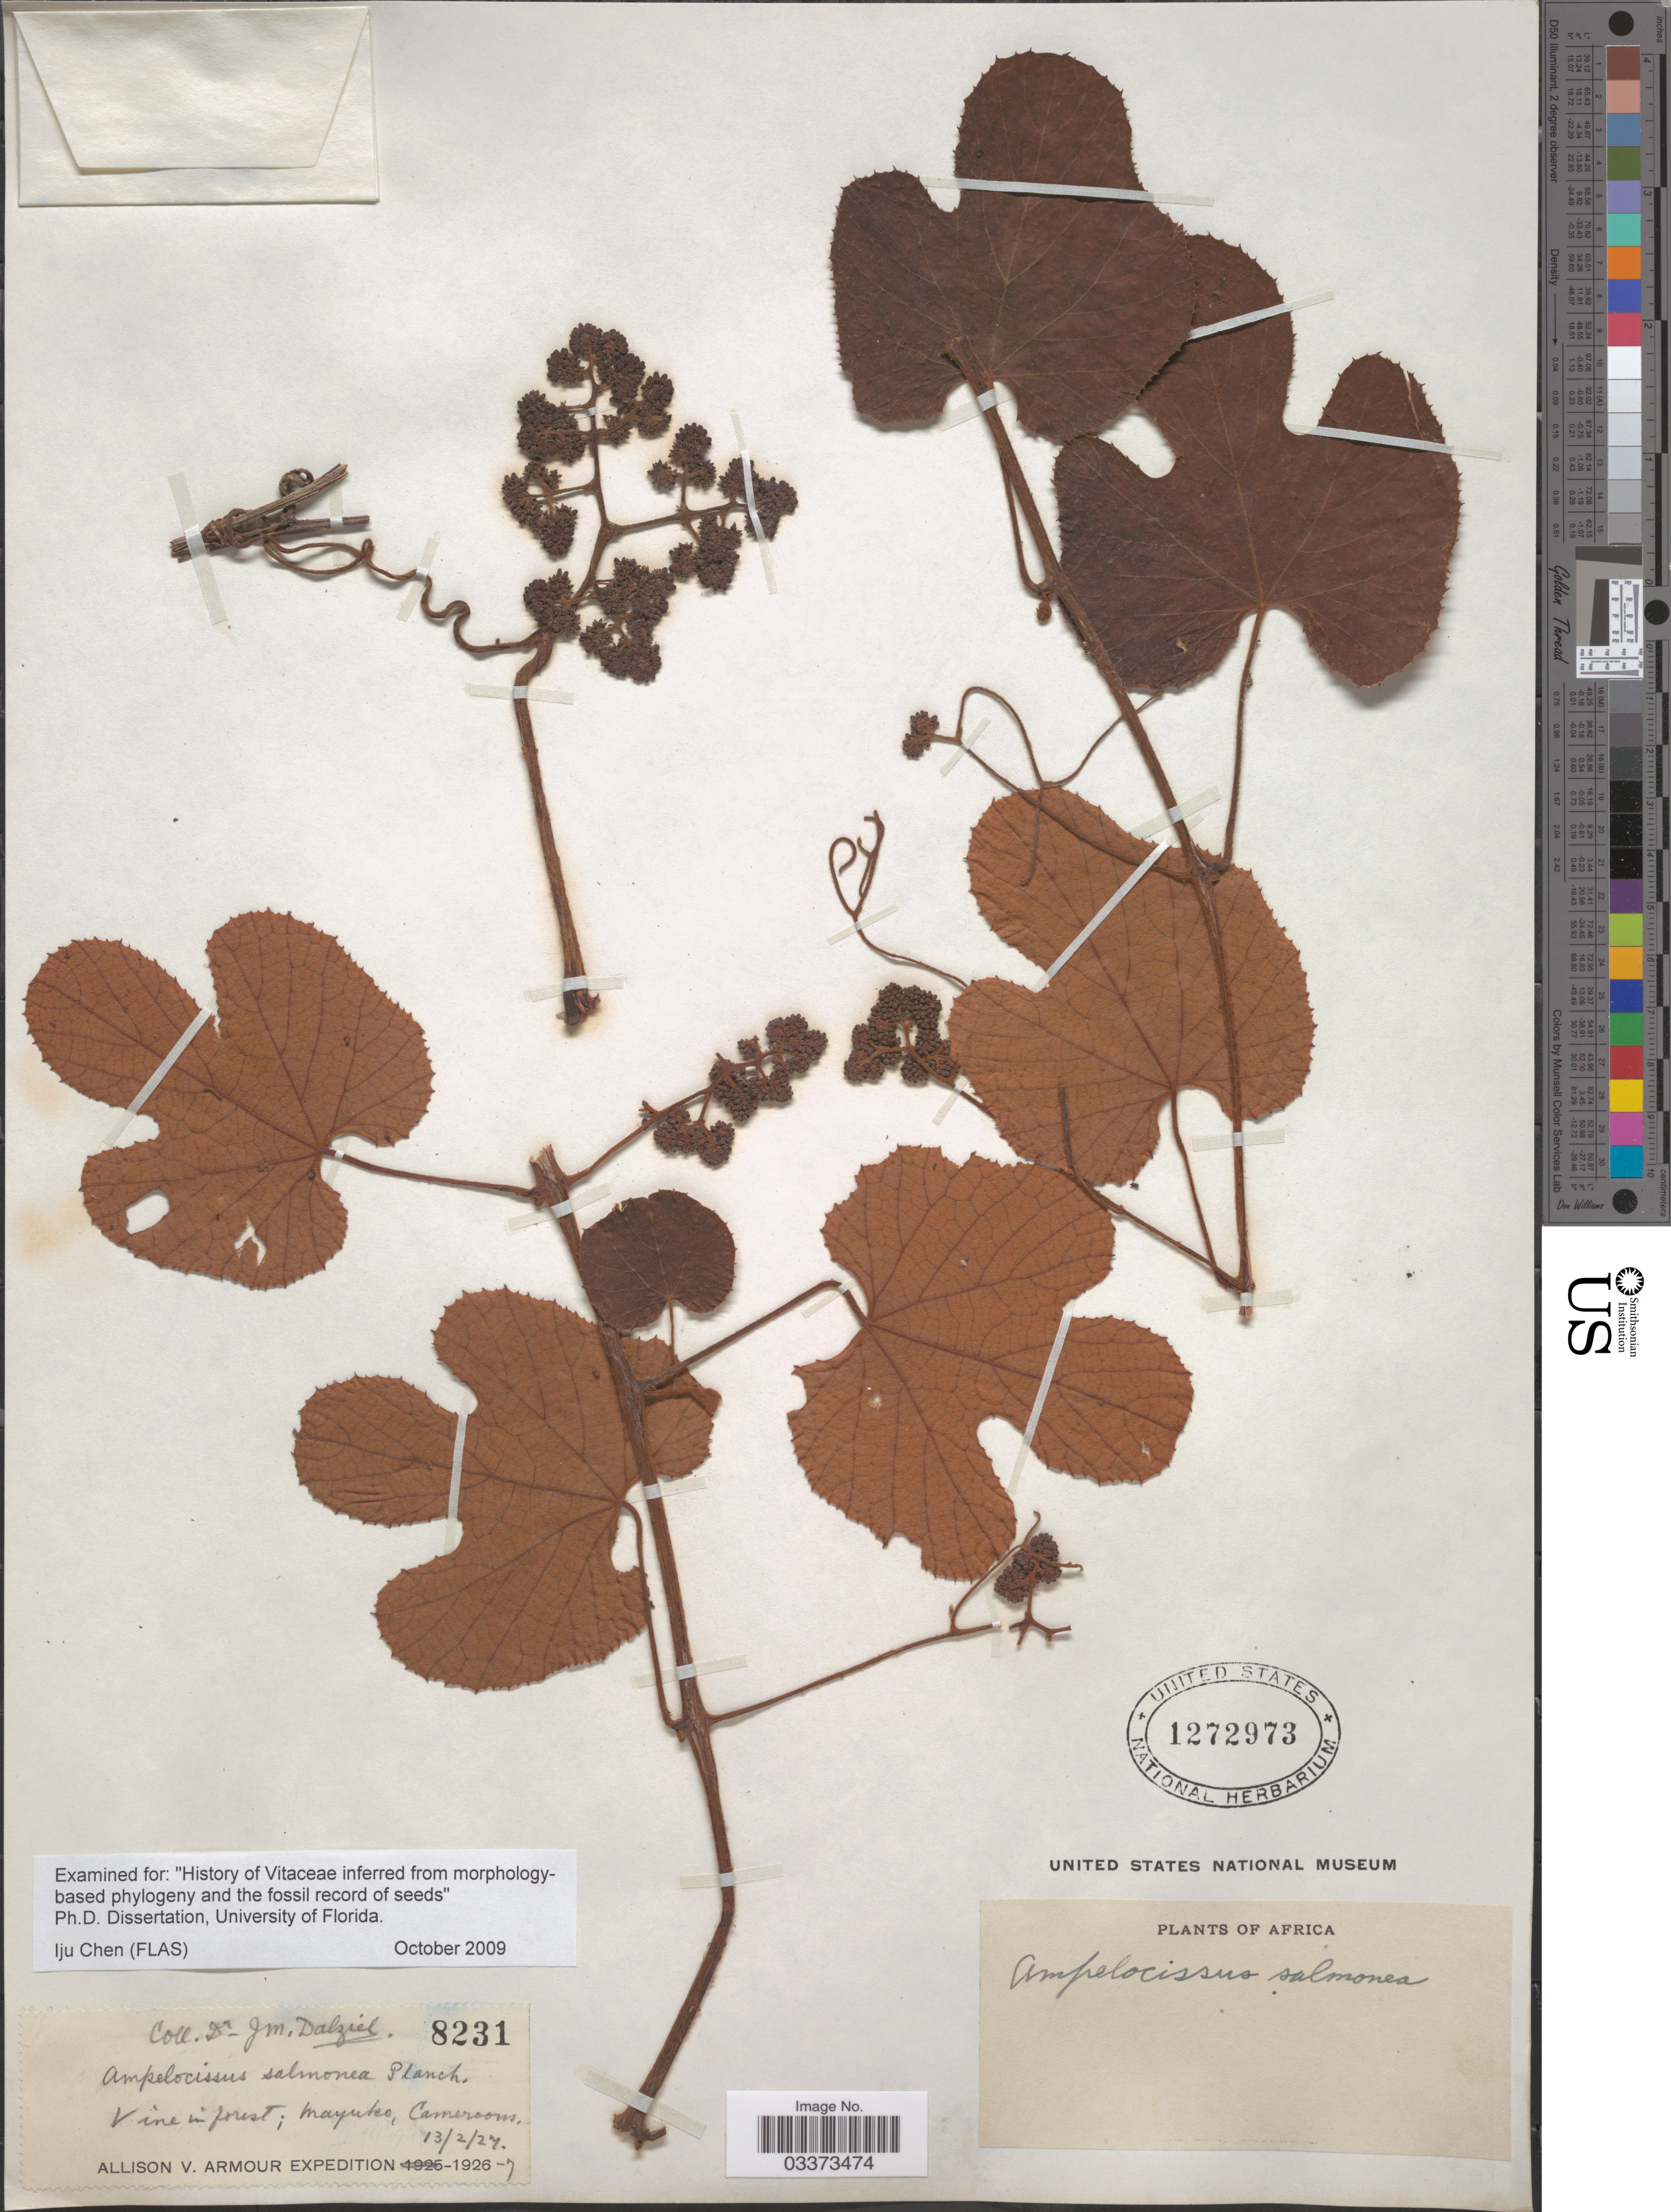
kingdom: Plantae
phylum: Tracheophyta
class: Magnoliopsida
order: Vitales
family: Vitaceae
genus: Ampelocissus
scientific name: Ampelocissus salmonea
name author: (Baker) Planch.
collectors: J. Dalziel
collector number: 8231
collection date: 1927-02-13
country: Cameroon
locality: Mayuko.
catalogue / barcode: US 1272973